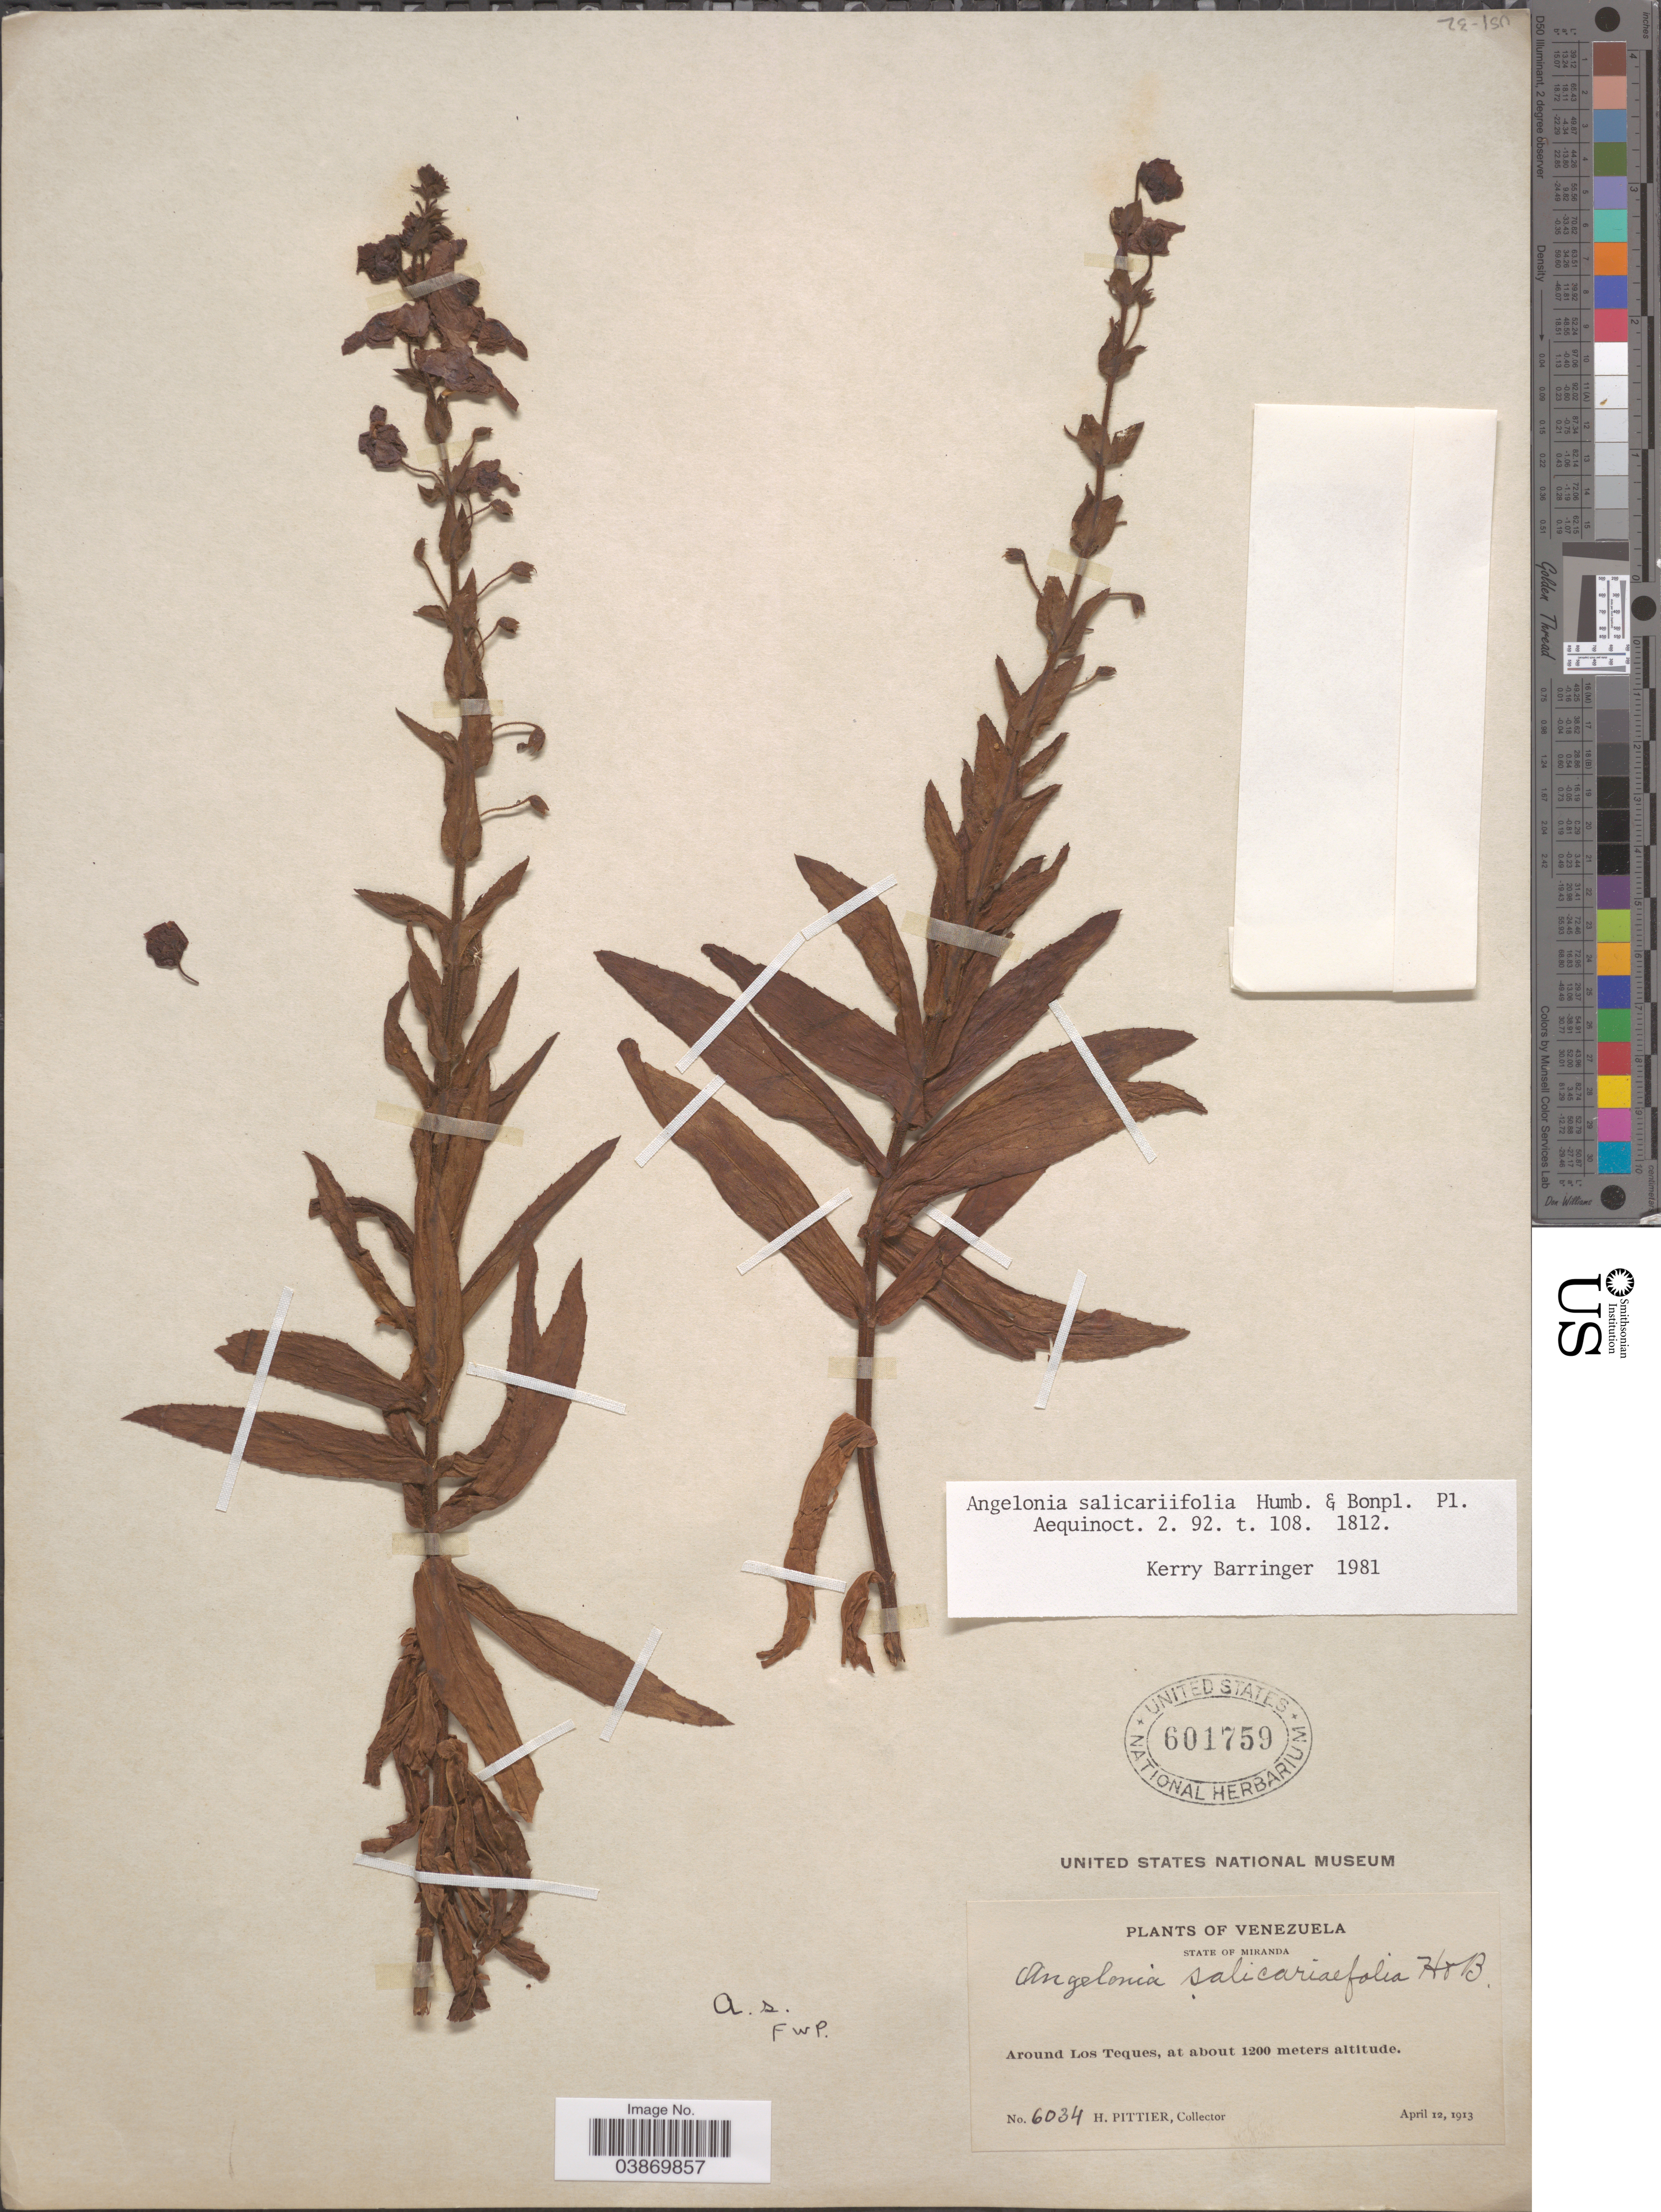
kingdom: Plantae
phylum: Tracheophyta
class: Magnoliopsida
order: Lamiales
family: Plantaginaceae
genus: Angelonia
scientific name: Angelonia salicariifolia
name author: Bonpl.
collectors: H. F. Pittier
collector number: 6034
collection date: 1913-04-12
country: Venezuela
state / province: Miranda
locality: Around Los Teques.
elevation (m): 1200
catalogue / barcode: US 601759